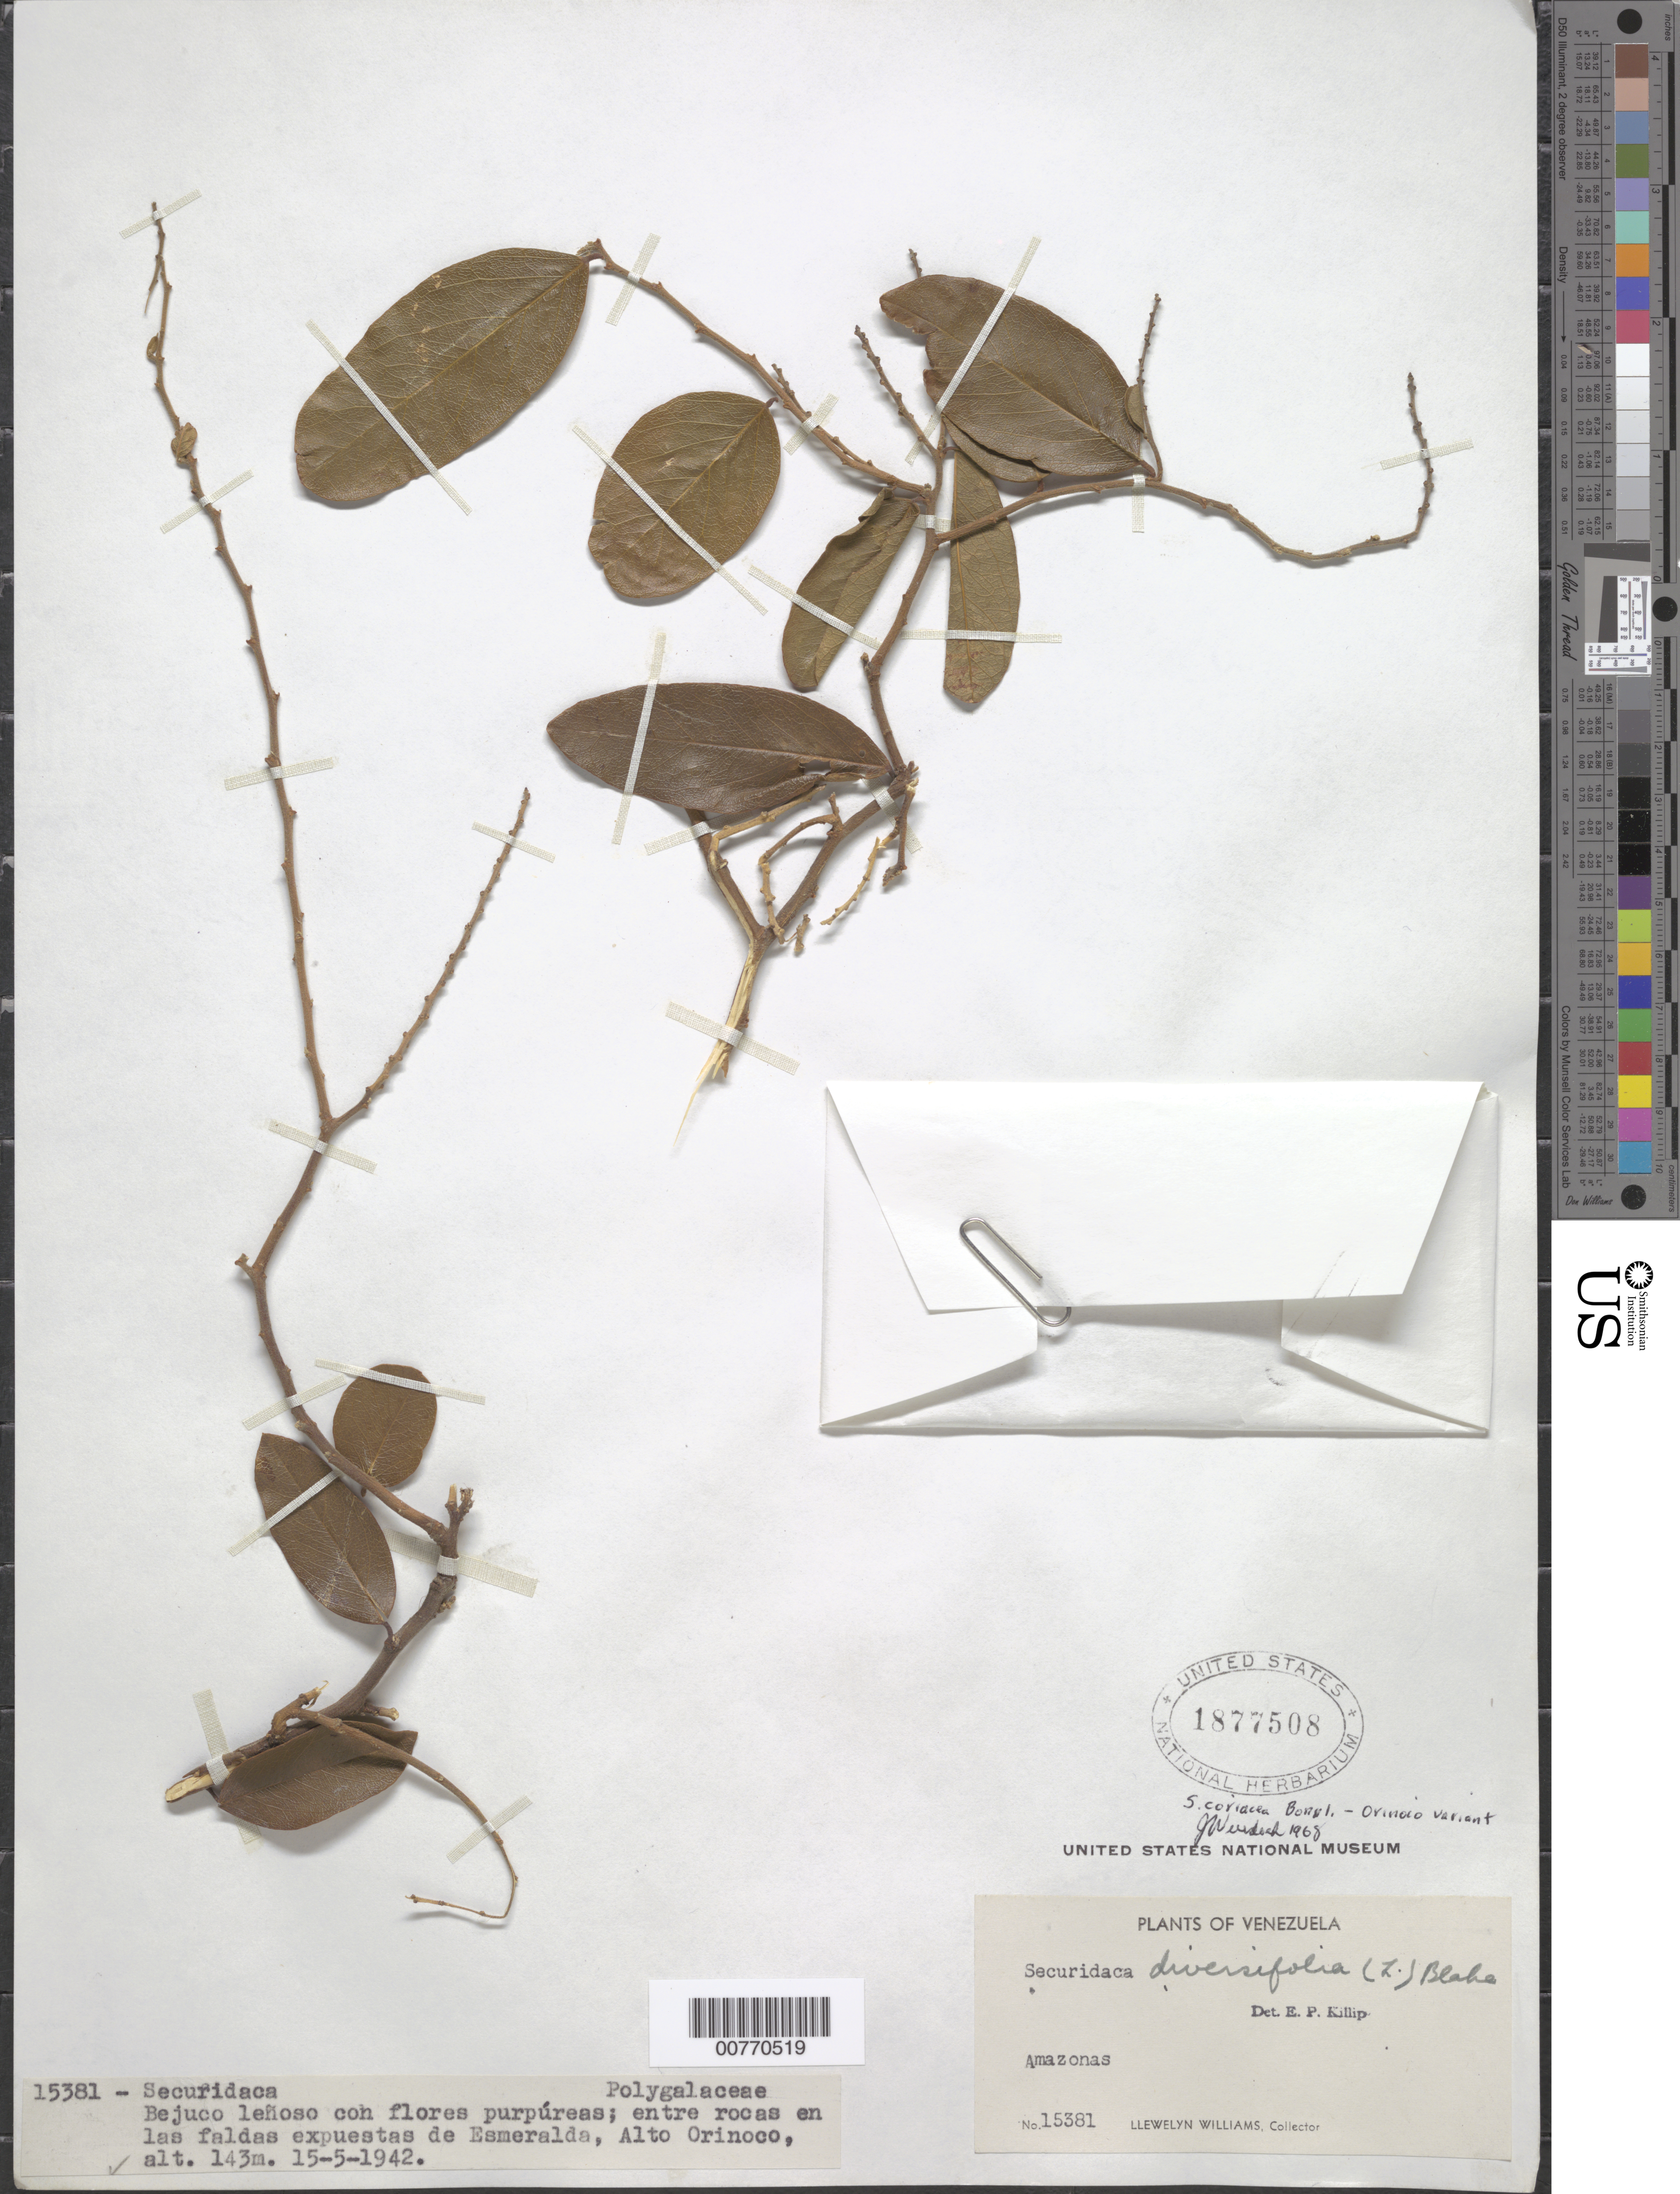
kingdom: Plantae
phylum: Tracheophyta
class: Magnoliopsida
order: Fabales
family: Polygalaceae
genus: Securidaca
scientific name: Securidaca coriacea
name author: Bonpl. ex Steud.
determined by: Wurdack, John J., (US), US (UNITED STATES)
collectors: Ll. Williams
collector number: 15381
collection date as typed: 15-May-42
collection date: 1942-05-15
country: Venezuela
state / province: Amazonas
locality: Esmeralda, Alto Orinoco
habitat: Among rocks in exposed hillsides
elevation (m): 143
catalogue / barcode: US 1877508